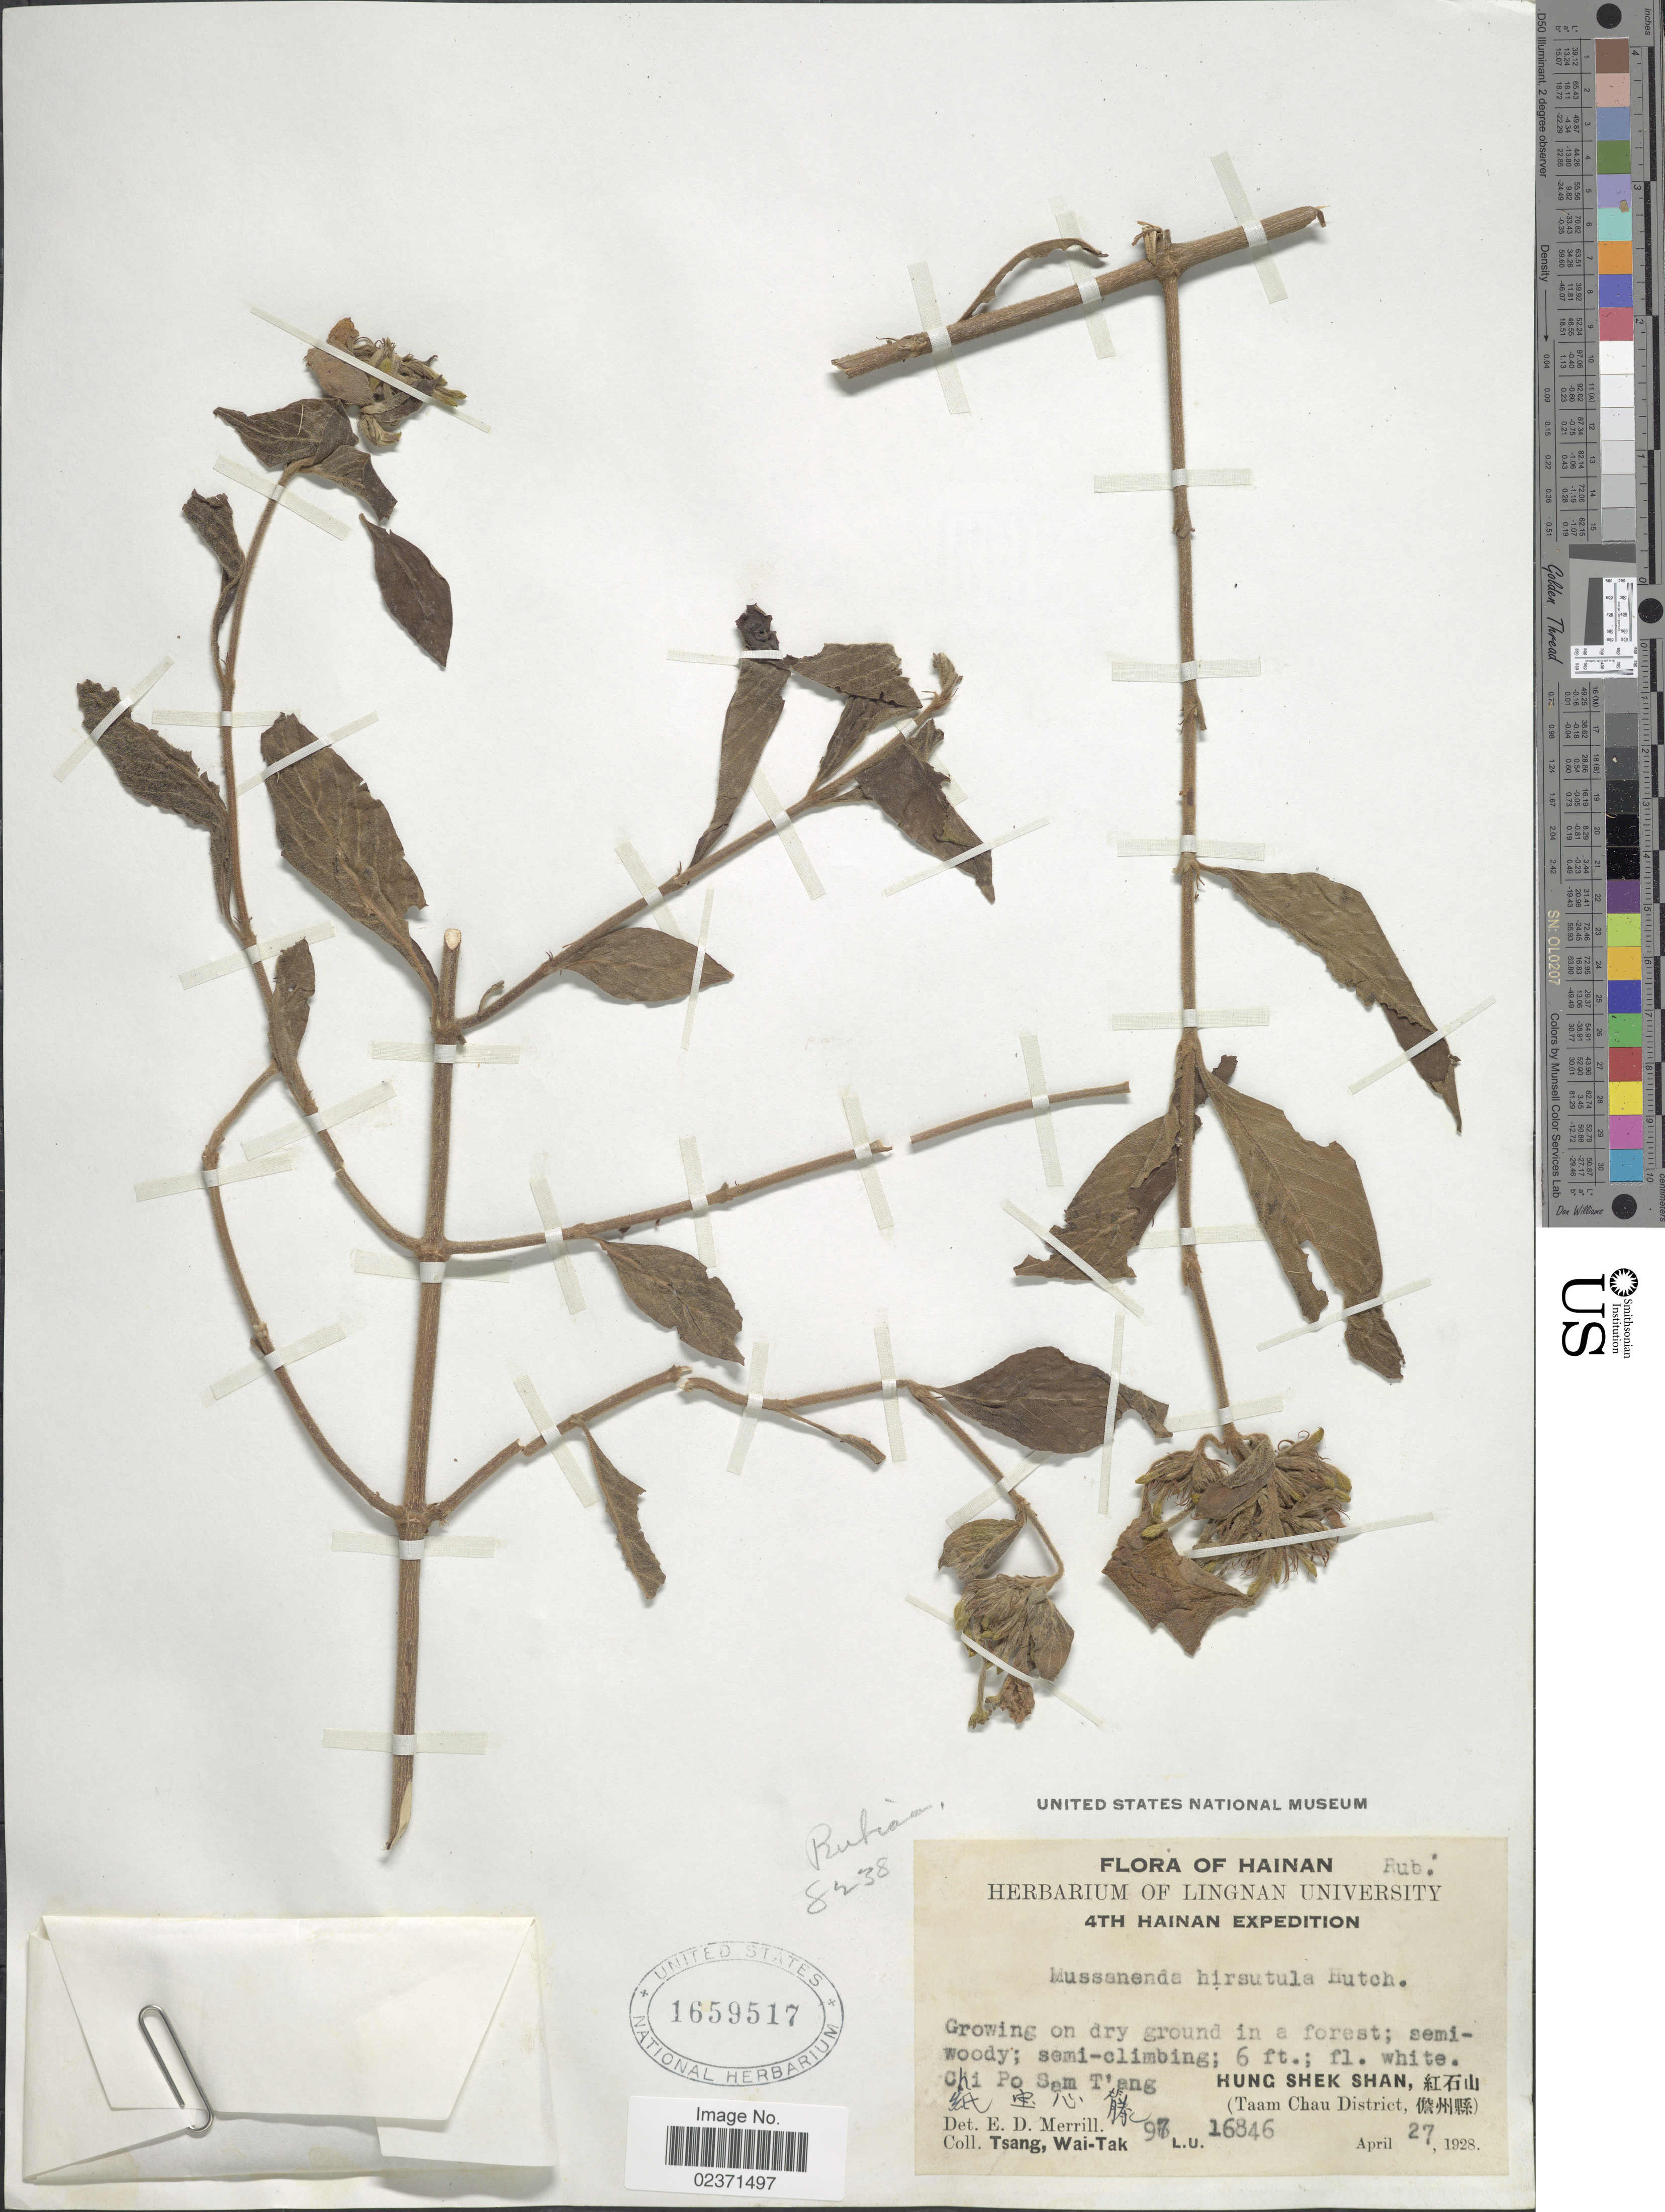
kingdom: Plantae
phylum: Tracheophyta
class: Magnoliopsida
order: Gentianales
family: Rubiaceae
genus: Mussaenda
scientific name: Mussaenda hirsutula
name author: Miq.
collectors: W. T. Tsang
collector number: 97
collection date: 1928-04-27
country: China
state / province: Hainan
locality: Chi Po Sam T'ang Hung Shek Shan (Taam Chau District)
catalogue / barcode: US 1659517